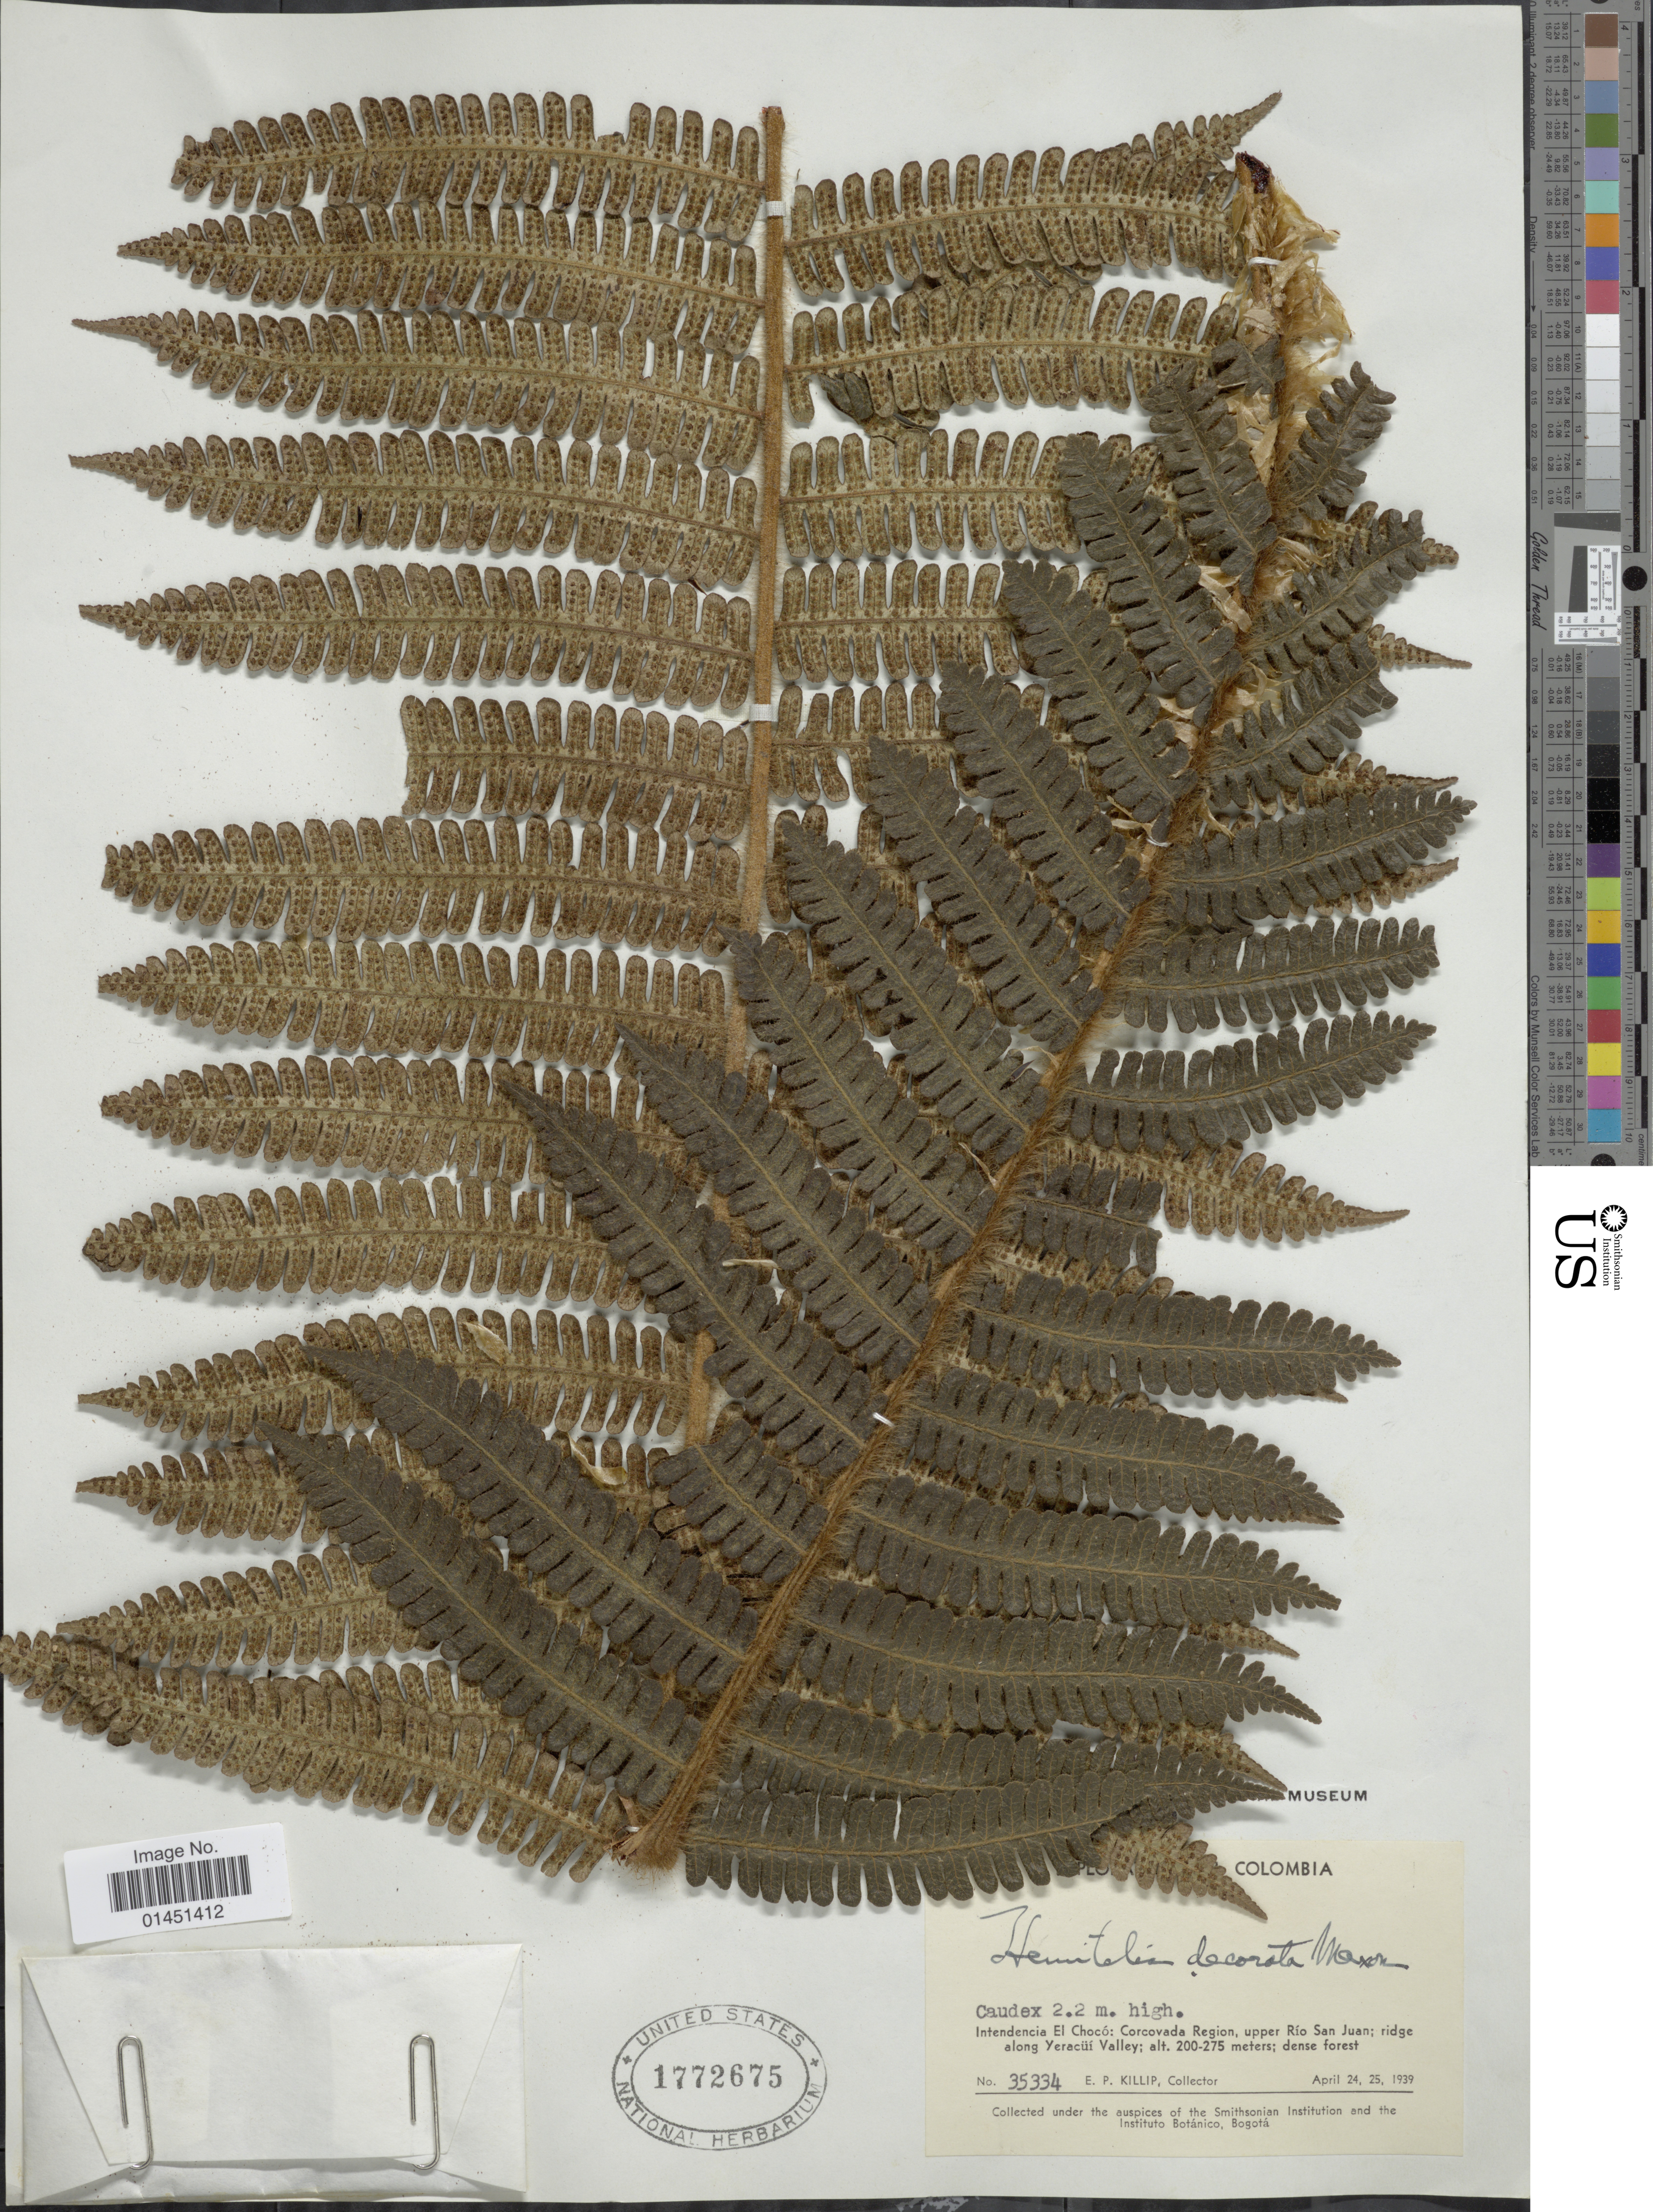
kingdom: Plantae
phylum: Tracheophyta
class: Polypodiopsida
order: Cyatheales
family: Cyatheaceae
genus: Cyathea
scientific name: Cyathea decorata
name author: (Maxon) R.M. Tryon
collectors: E. P. Killip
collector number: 35334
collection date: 1939-04-24/1939-04-25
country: Colombia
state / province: Chocó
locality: Corcovada Region, upper Rio San Juan; ridge along Yeracuii Valley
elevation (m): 200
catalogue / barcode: US 1772675